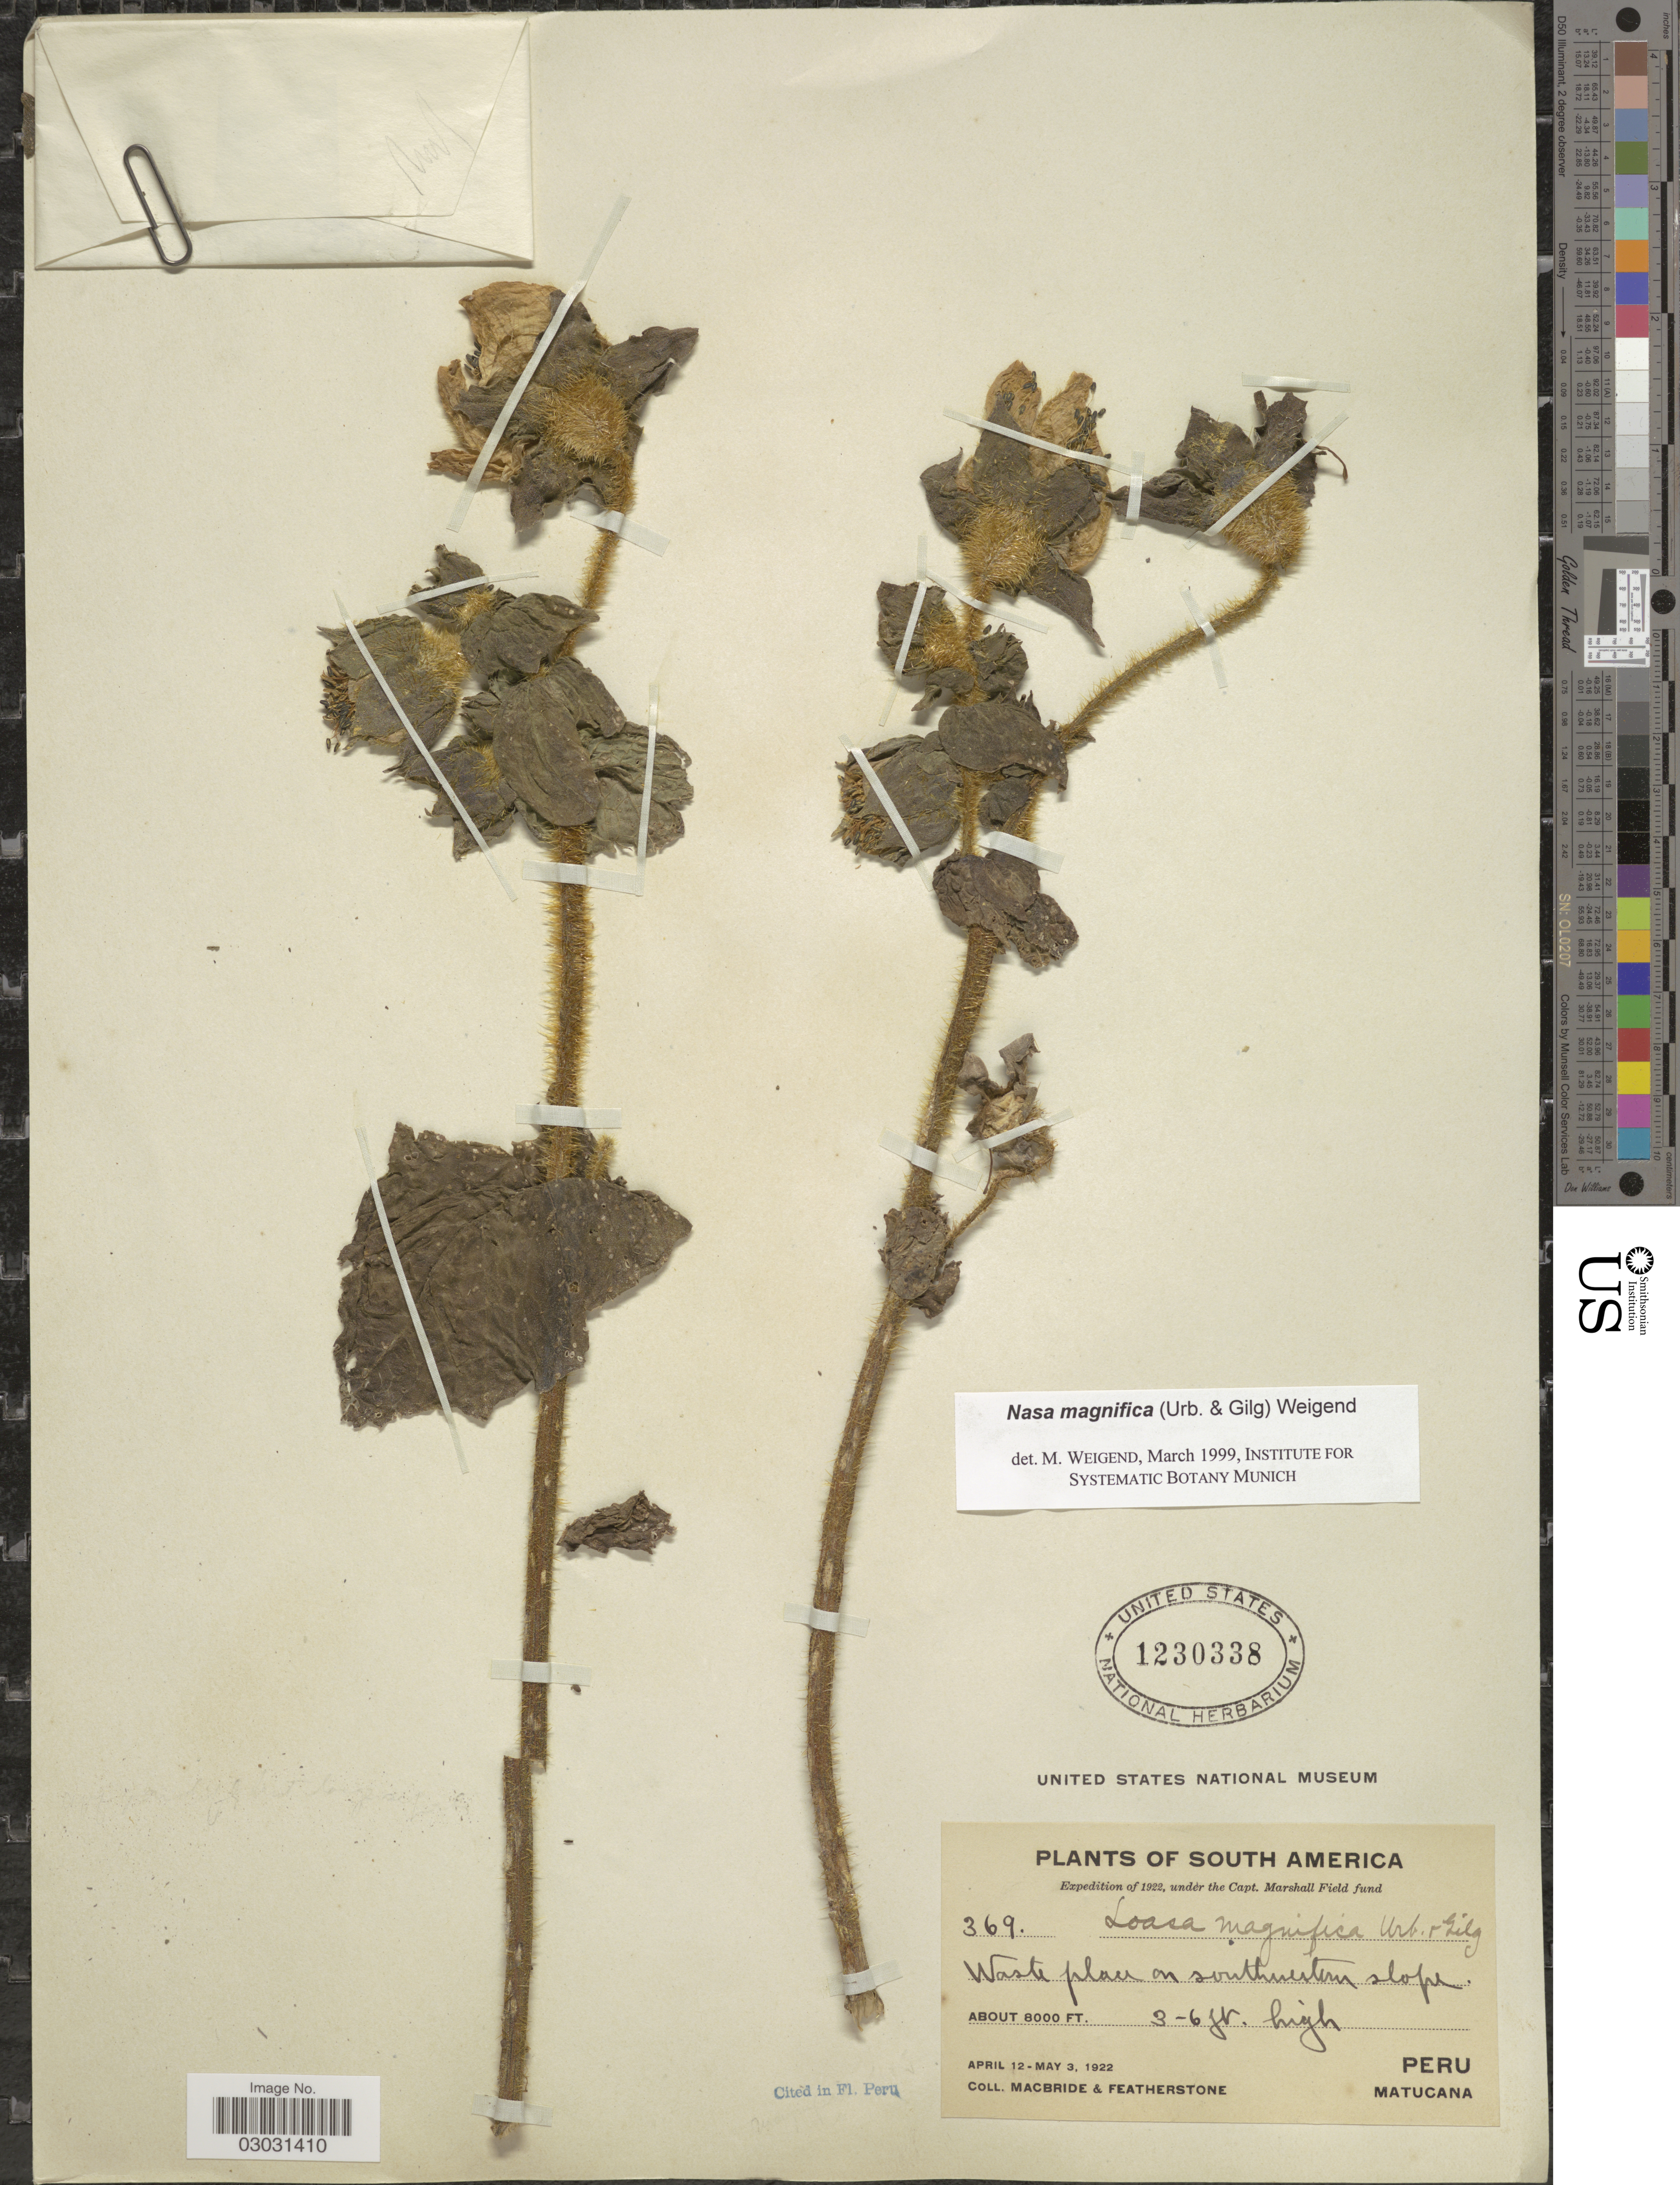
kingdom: Plantae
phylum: Tracheophyta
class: Magnoliopsida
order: Cornales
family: Loasaceae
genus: Nasa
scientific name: Nasa magnifica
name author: (Urb. & Gilg) Weigend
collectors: Macbride, -- & -. Featherstone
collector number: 369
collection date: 1922-04-12/1922-05-03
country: Peru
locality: Matucana.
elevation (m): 2438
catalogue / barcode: US 1230338